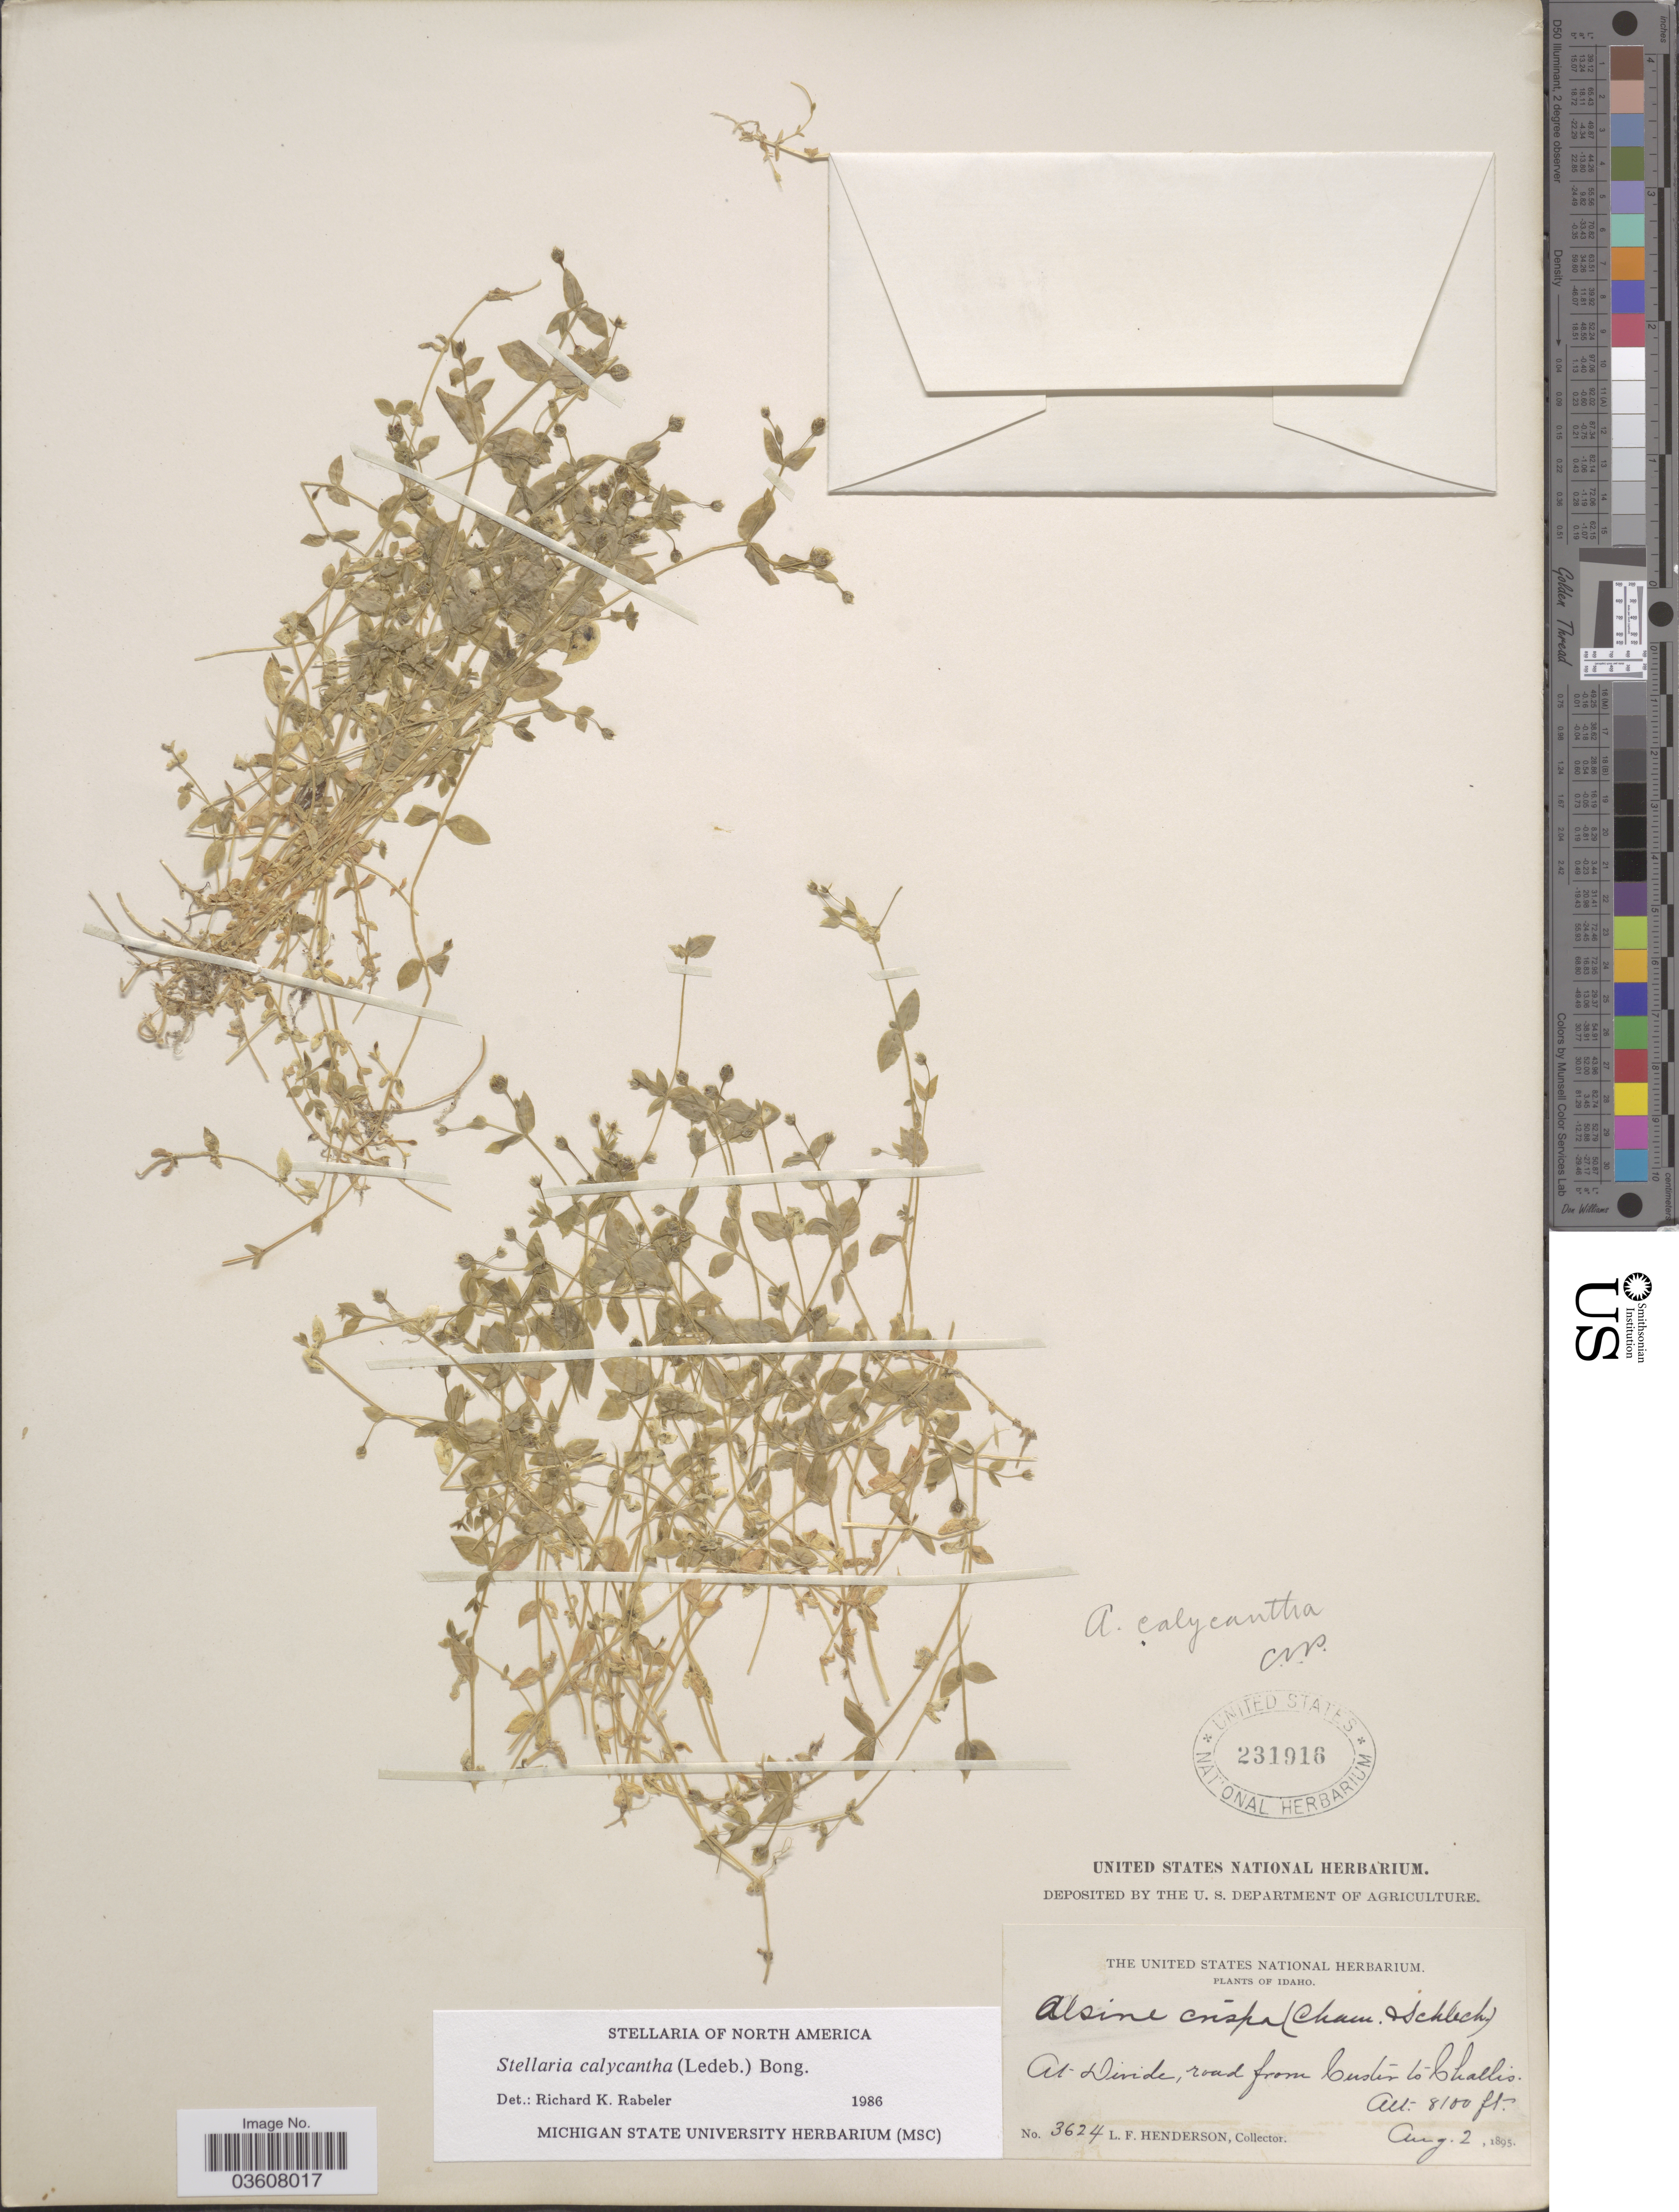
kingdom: Plantae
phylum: Tracheophyta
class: Magnoliopsida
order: Caryophyllales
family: Caryophyllaceae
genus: Stellaria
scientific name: Stellaria calycantha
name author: (Ledeb.) Bong.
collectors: L. Henderson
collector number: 3624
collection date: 1895-08-02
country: United States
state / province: Idaho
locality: At Divide, road from Custer to Challis.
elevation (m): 2469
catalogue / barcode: US 231916